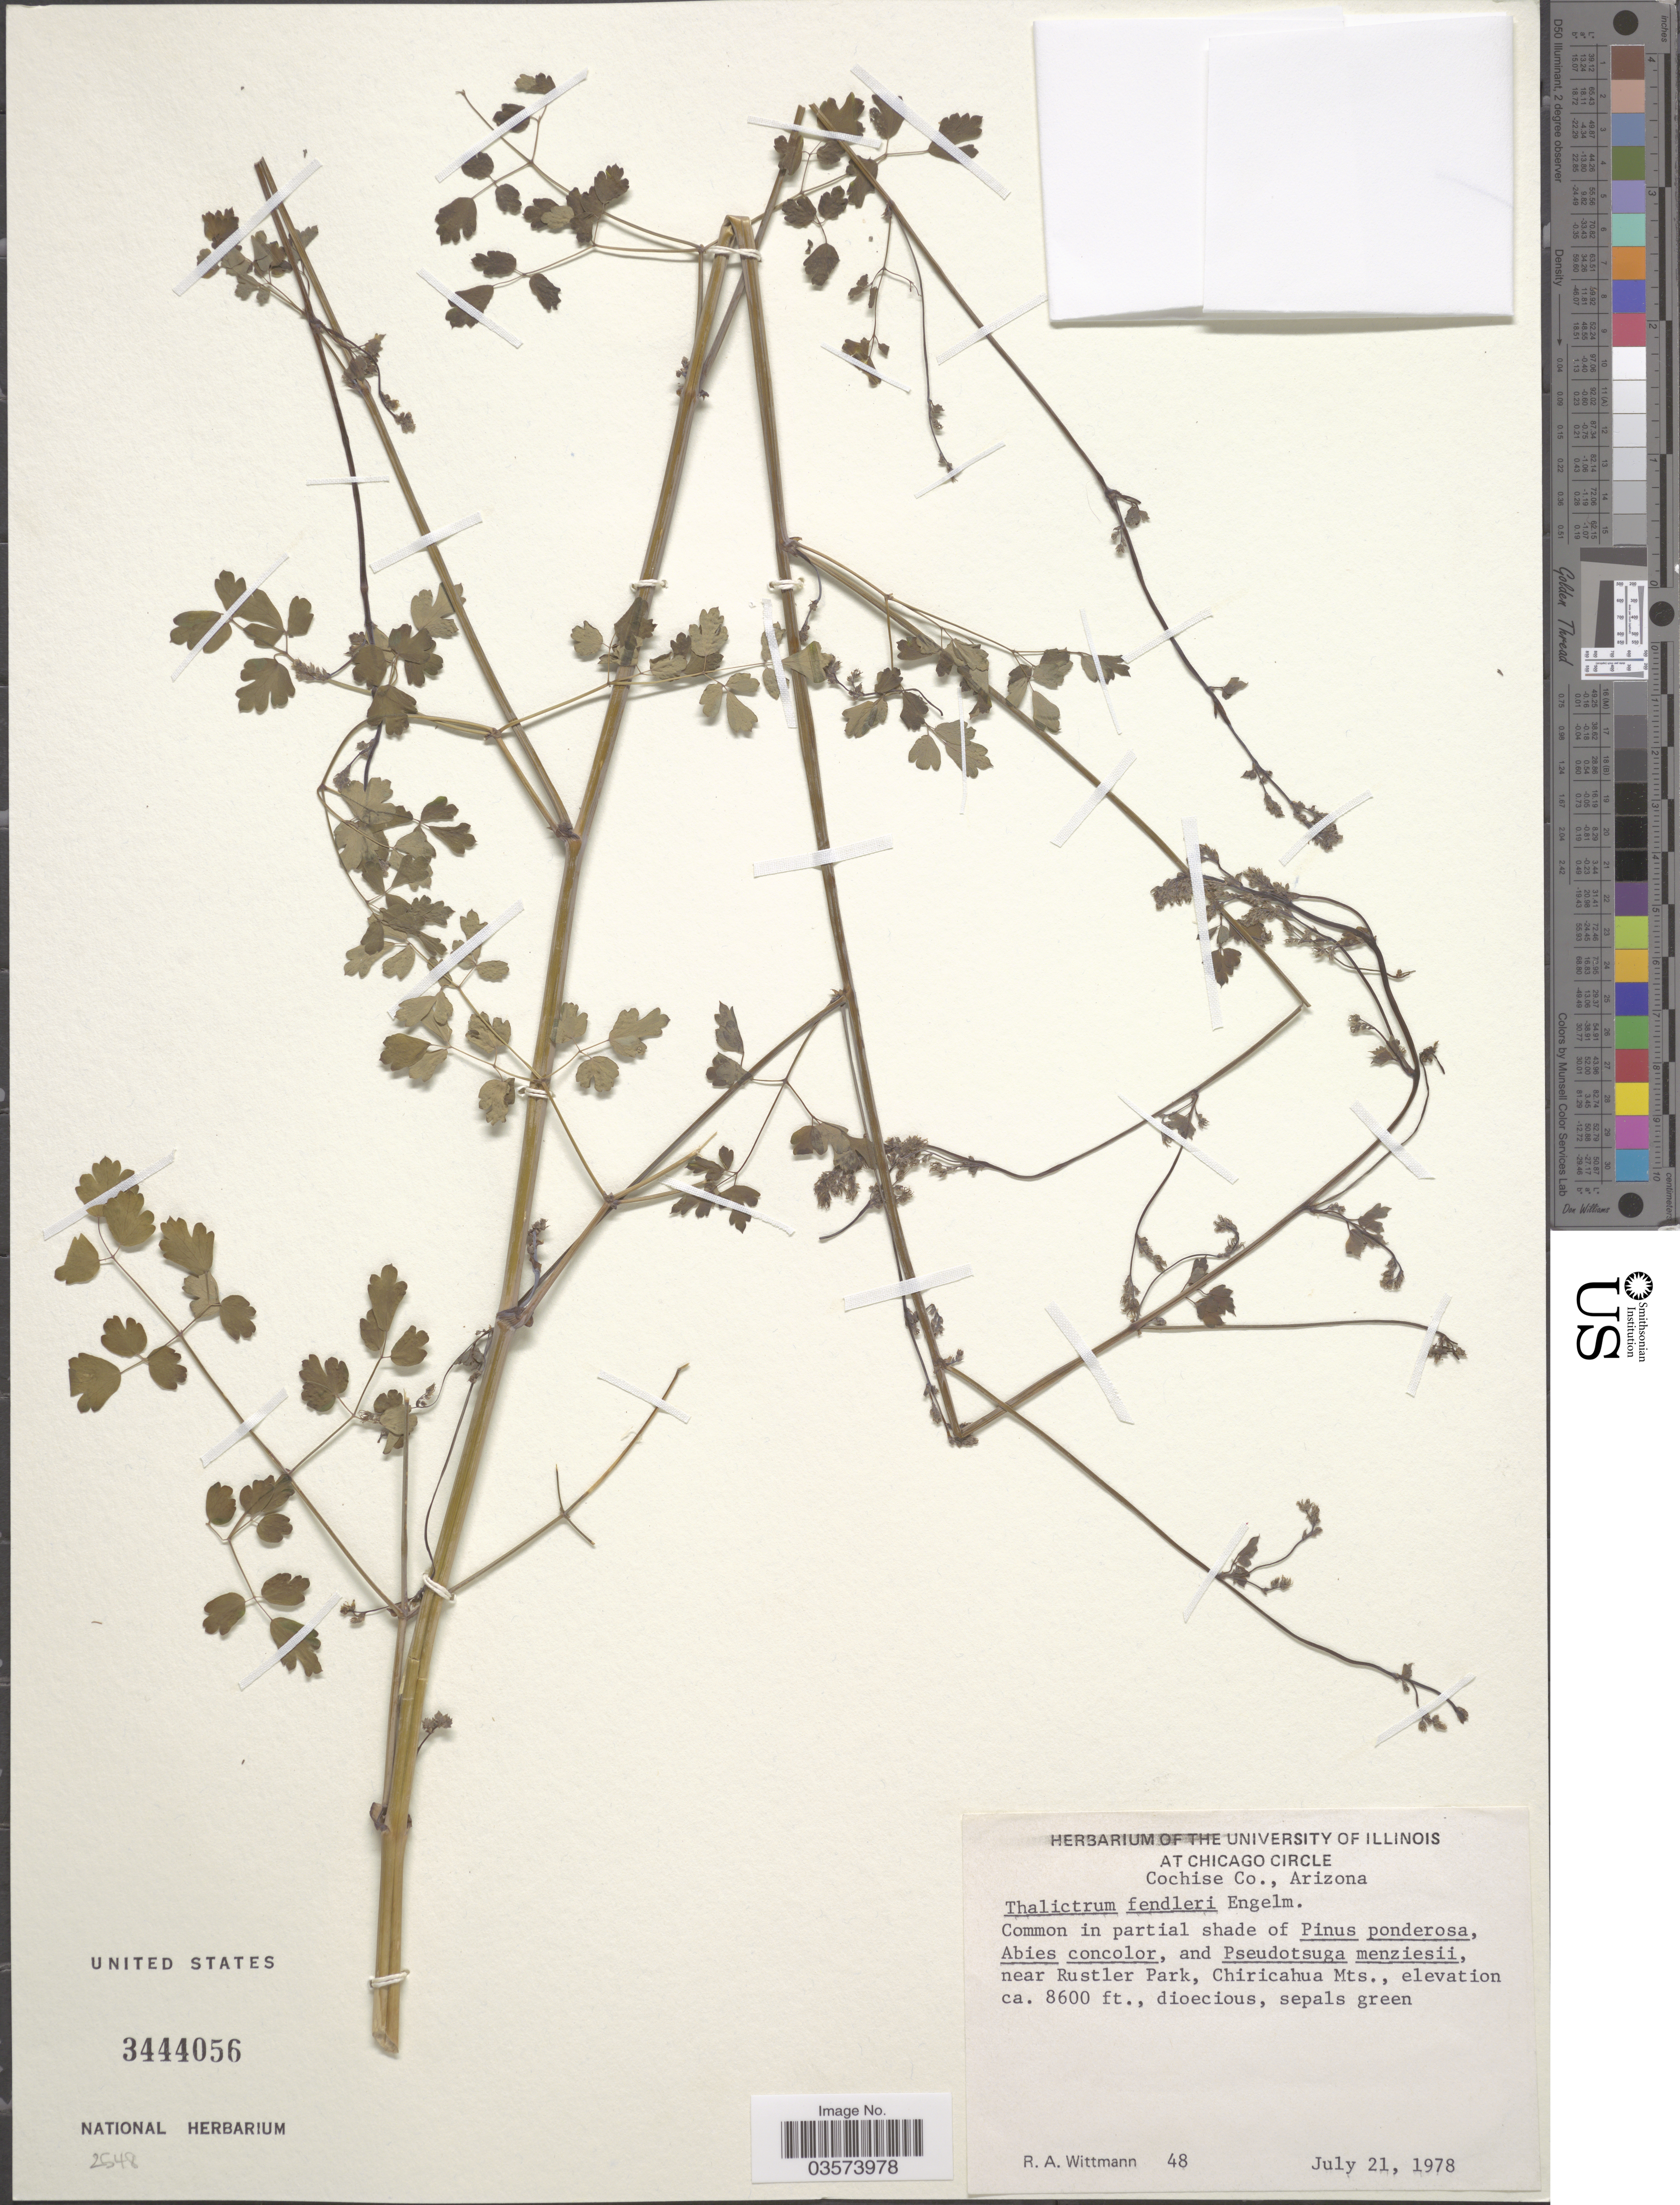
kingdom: Plantae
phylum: Tracheophyta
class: Magnoliopsida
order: Ranunculales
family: Ranunculaceae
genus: Thalictrum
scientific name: Thalictrum fendleri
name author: Engelm. ex A. Gray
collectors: R. Wittmann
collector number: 48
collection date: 1978-07-21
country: United States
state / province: Arizona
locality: Cochise Co. along road between Rustler and Long Parks, Chiricahua Mts.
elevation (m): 2713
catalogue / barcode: US 3444056